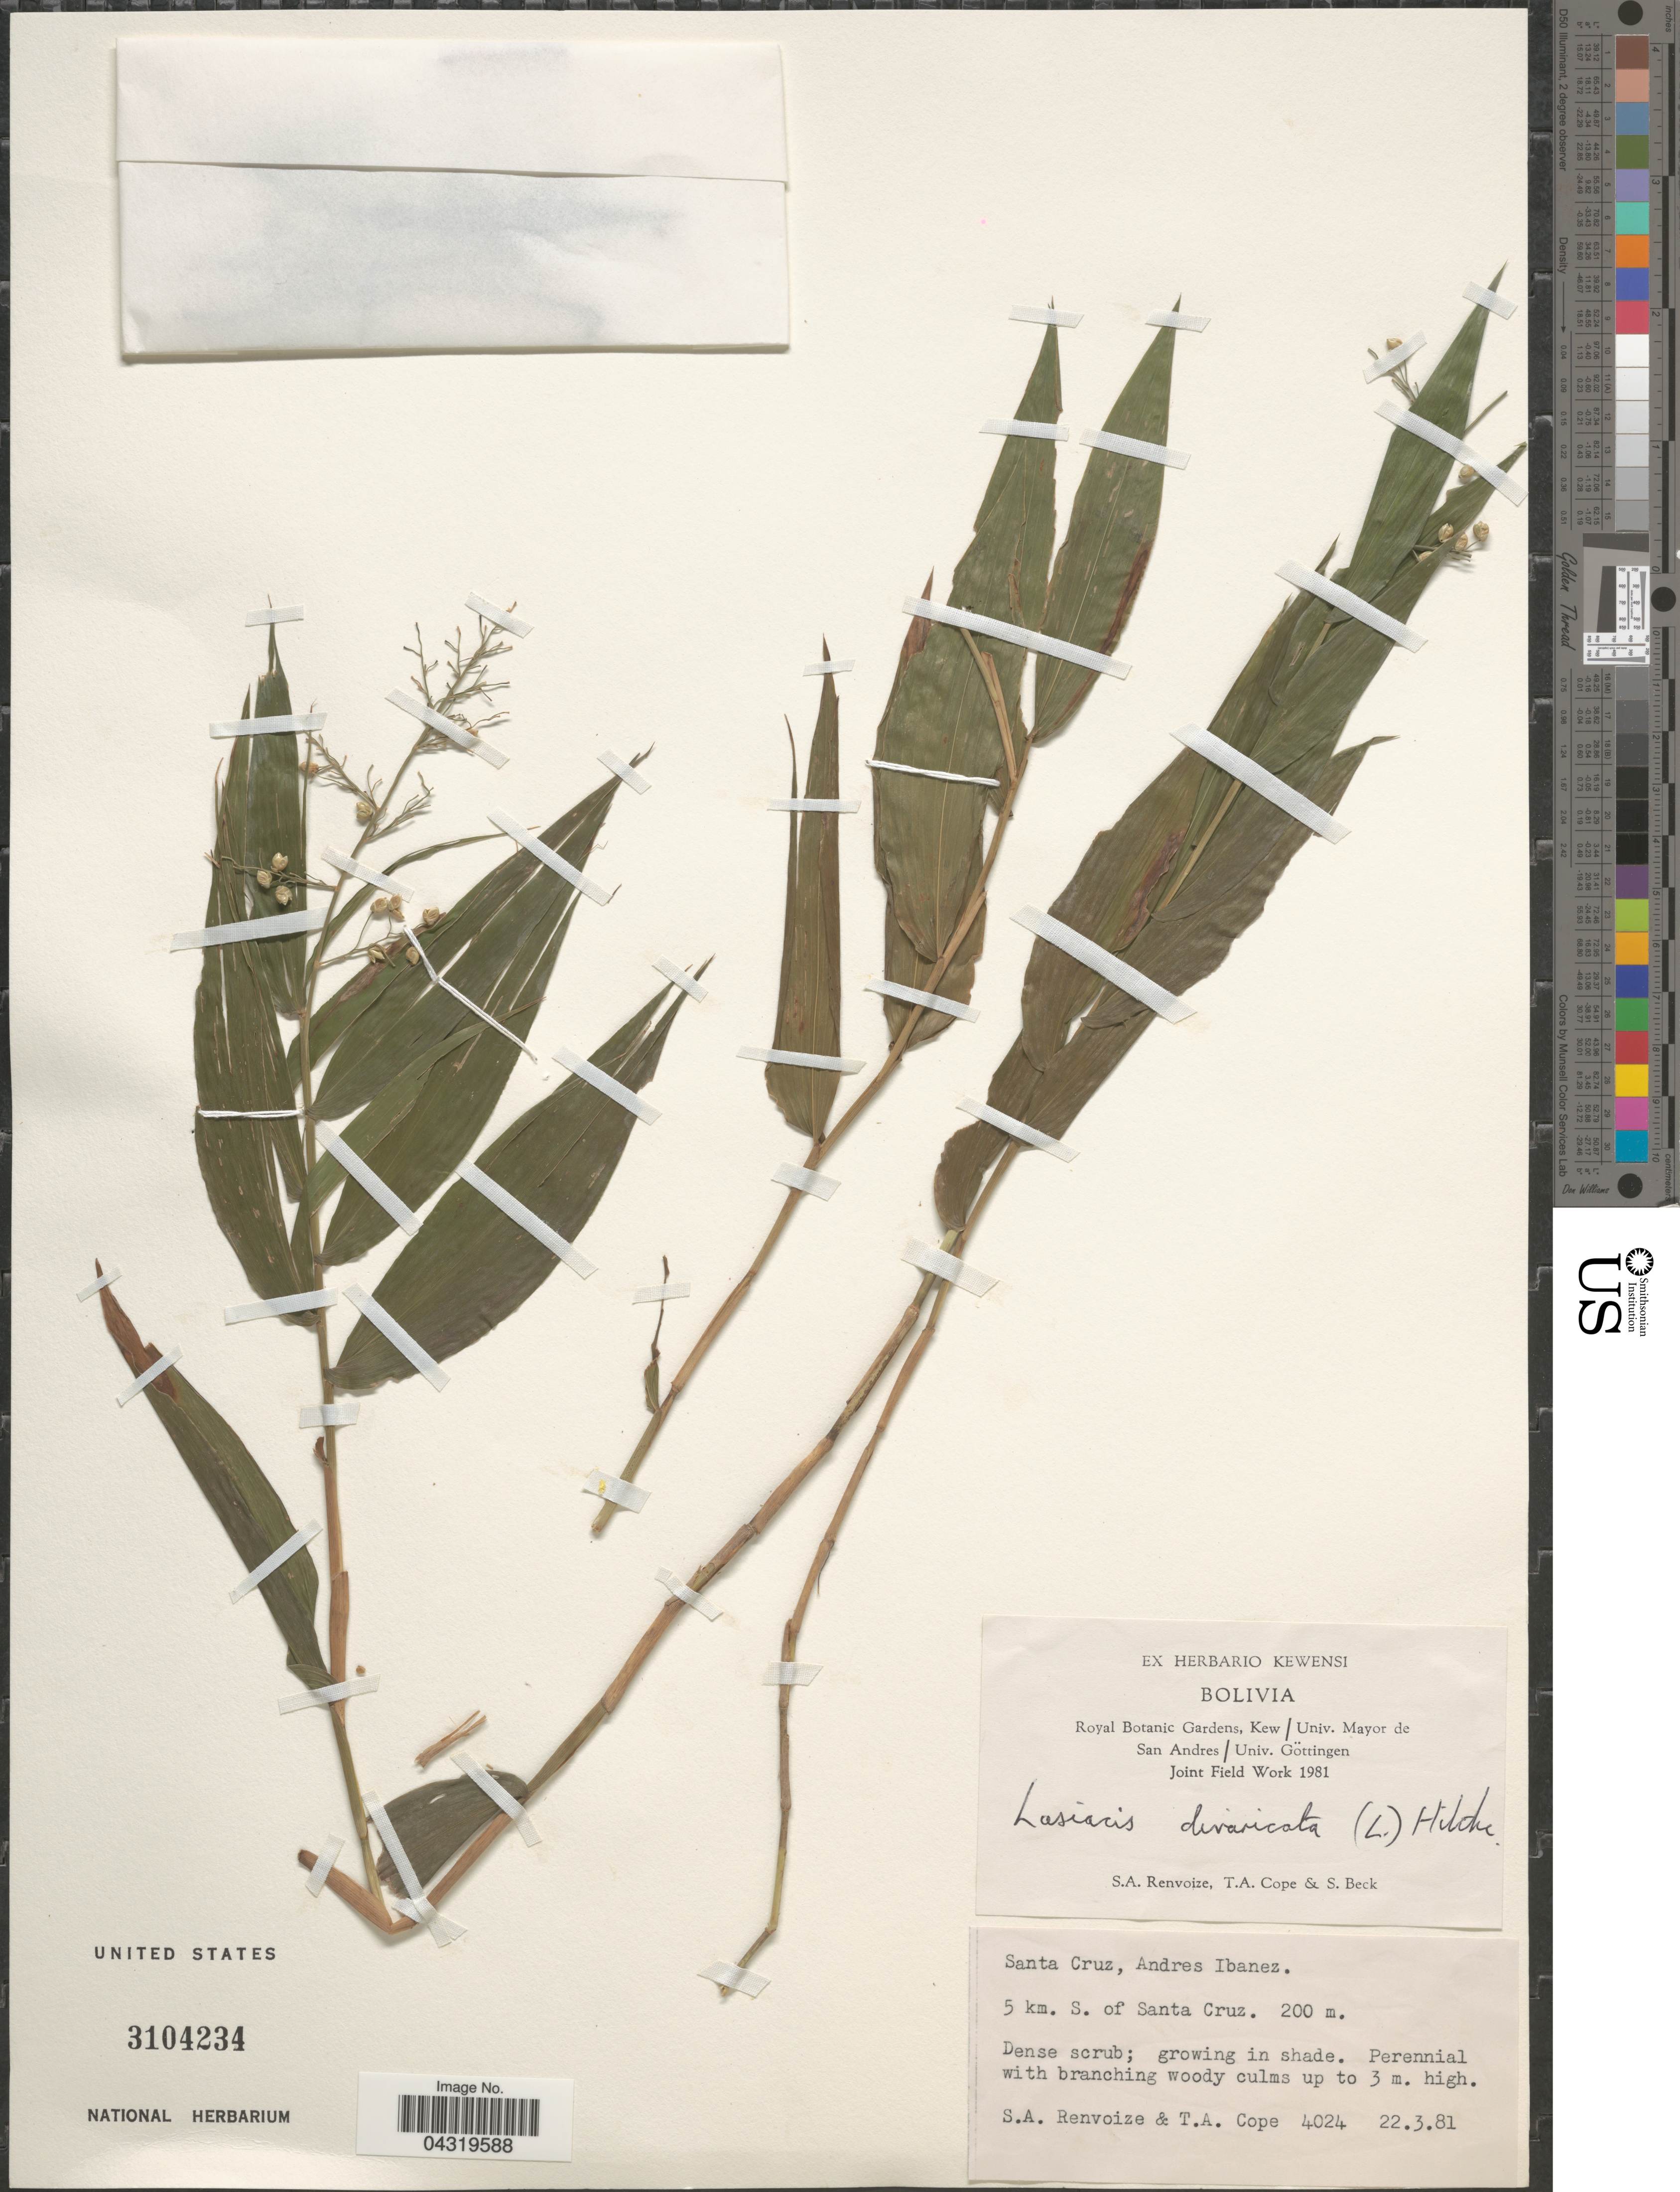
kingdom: Plantae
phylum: Tracheophyta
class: Liliopsida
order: Poales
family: Poaceae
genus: Lasiacis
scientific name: Lasiacis divaricata var. austroamericana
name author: Davidse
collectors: S. A. Renvoize, T. A. Cope & S. G. Beck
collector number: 4024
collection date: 1981-03-22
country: Bolivia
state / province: Santa Cruz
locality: Andres Ibanez. 5 km. S. of Santa Cruz.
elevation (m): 200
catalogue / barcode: US 3104234